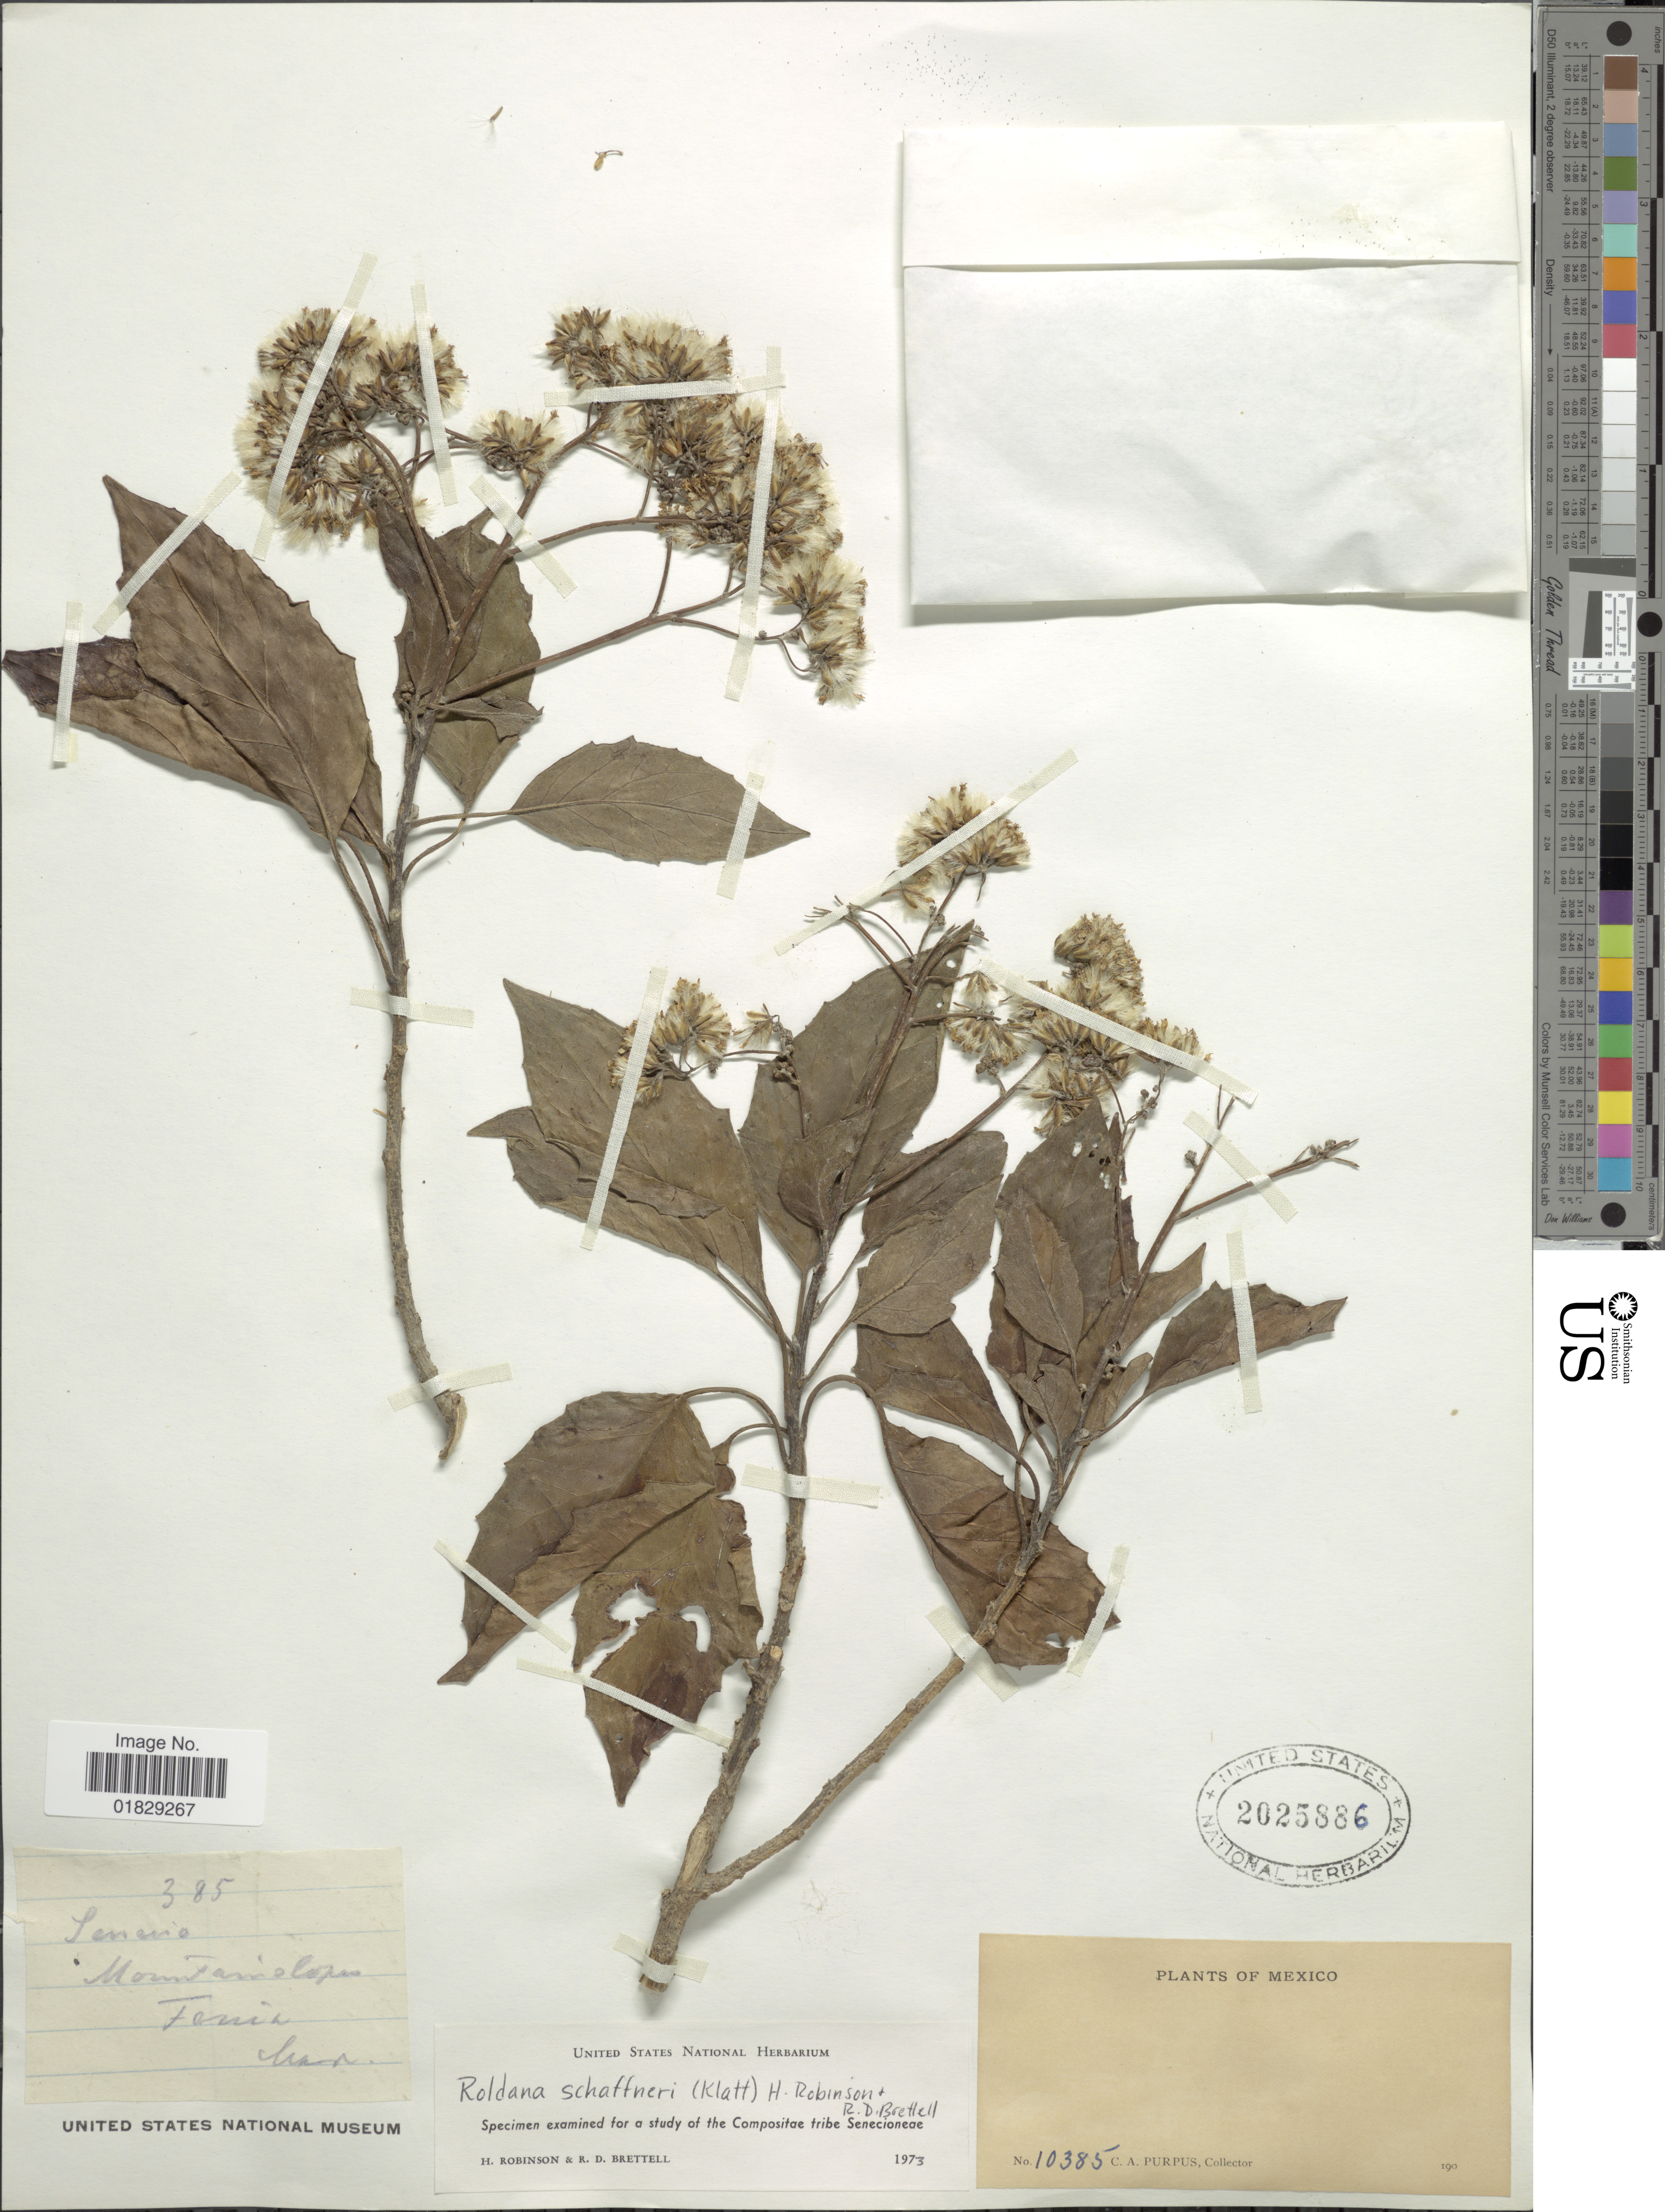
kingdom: Plantae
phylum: Tracheophyta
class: Magnoliopsida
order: Asterales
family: Asteraceae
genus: Roldana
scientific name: Roldana schaffneri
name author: (Sch. Bip. ex Klatt) H. Rob. & Brettell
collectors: C. A. Purpus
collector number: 10385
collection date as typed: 190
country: Mexico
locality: Mountain slopes Fenia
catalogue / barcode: US 2025886